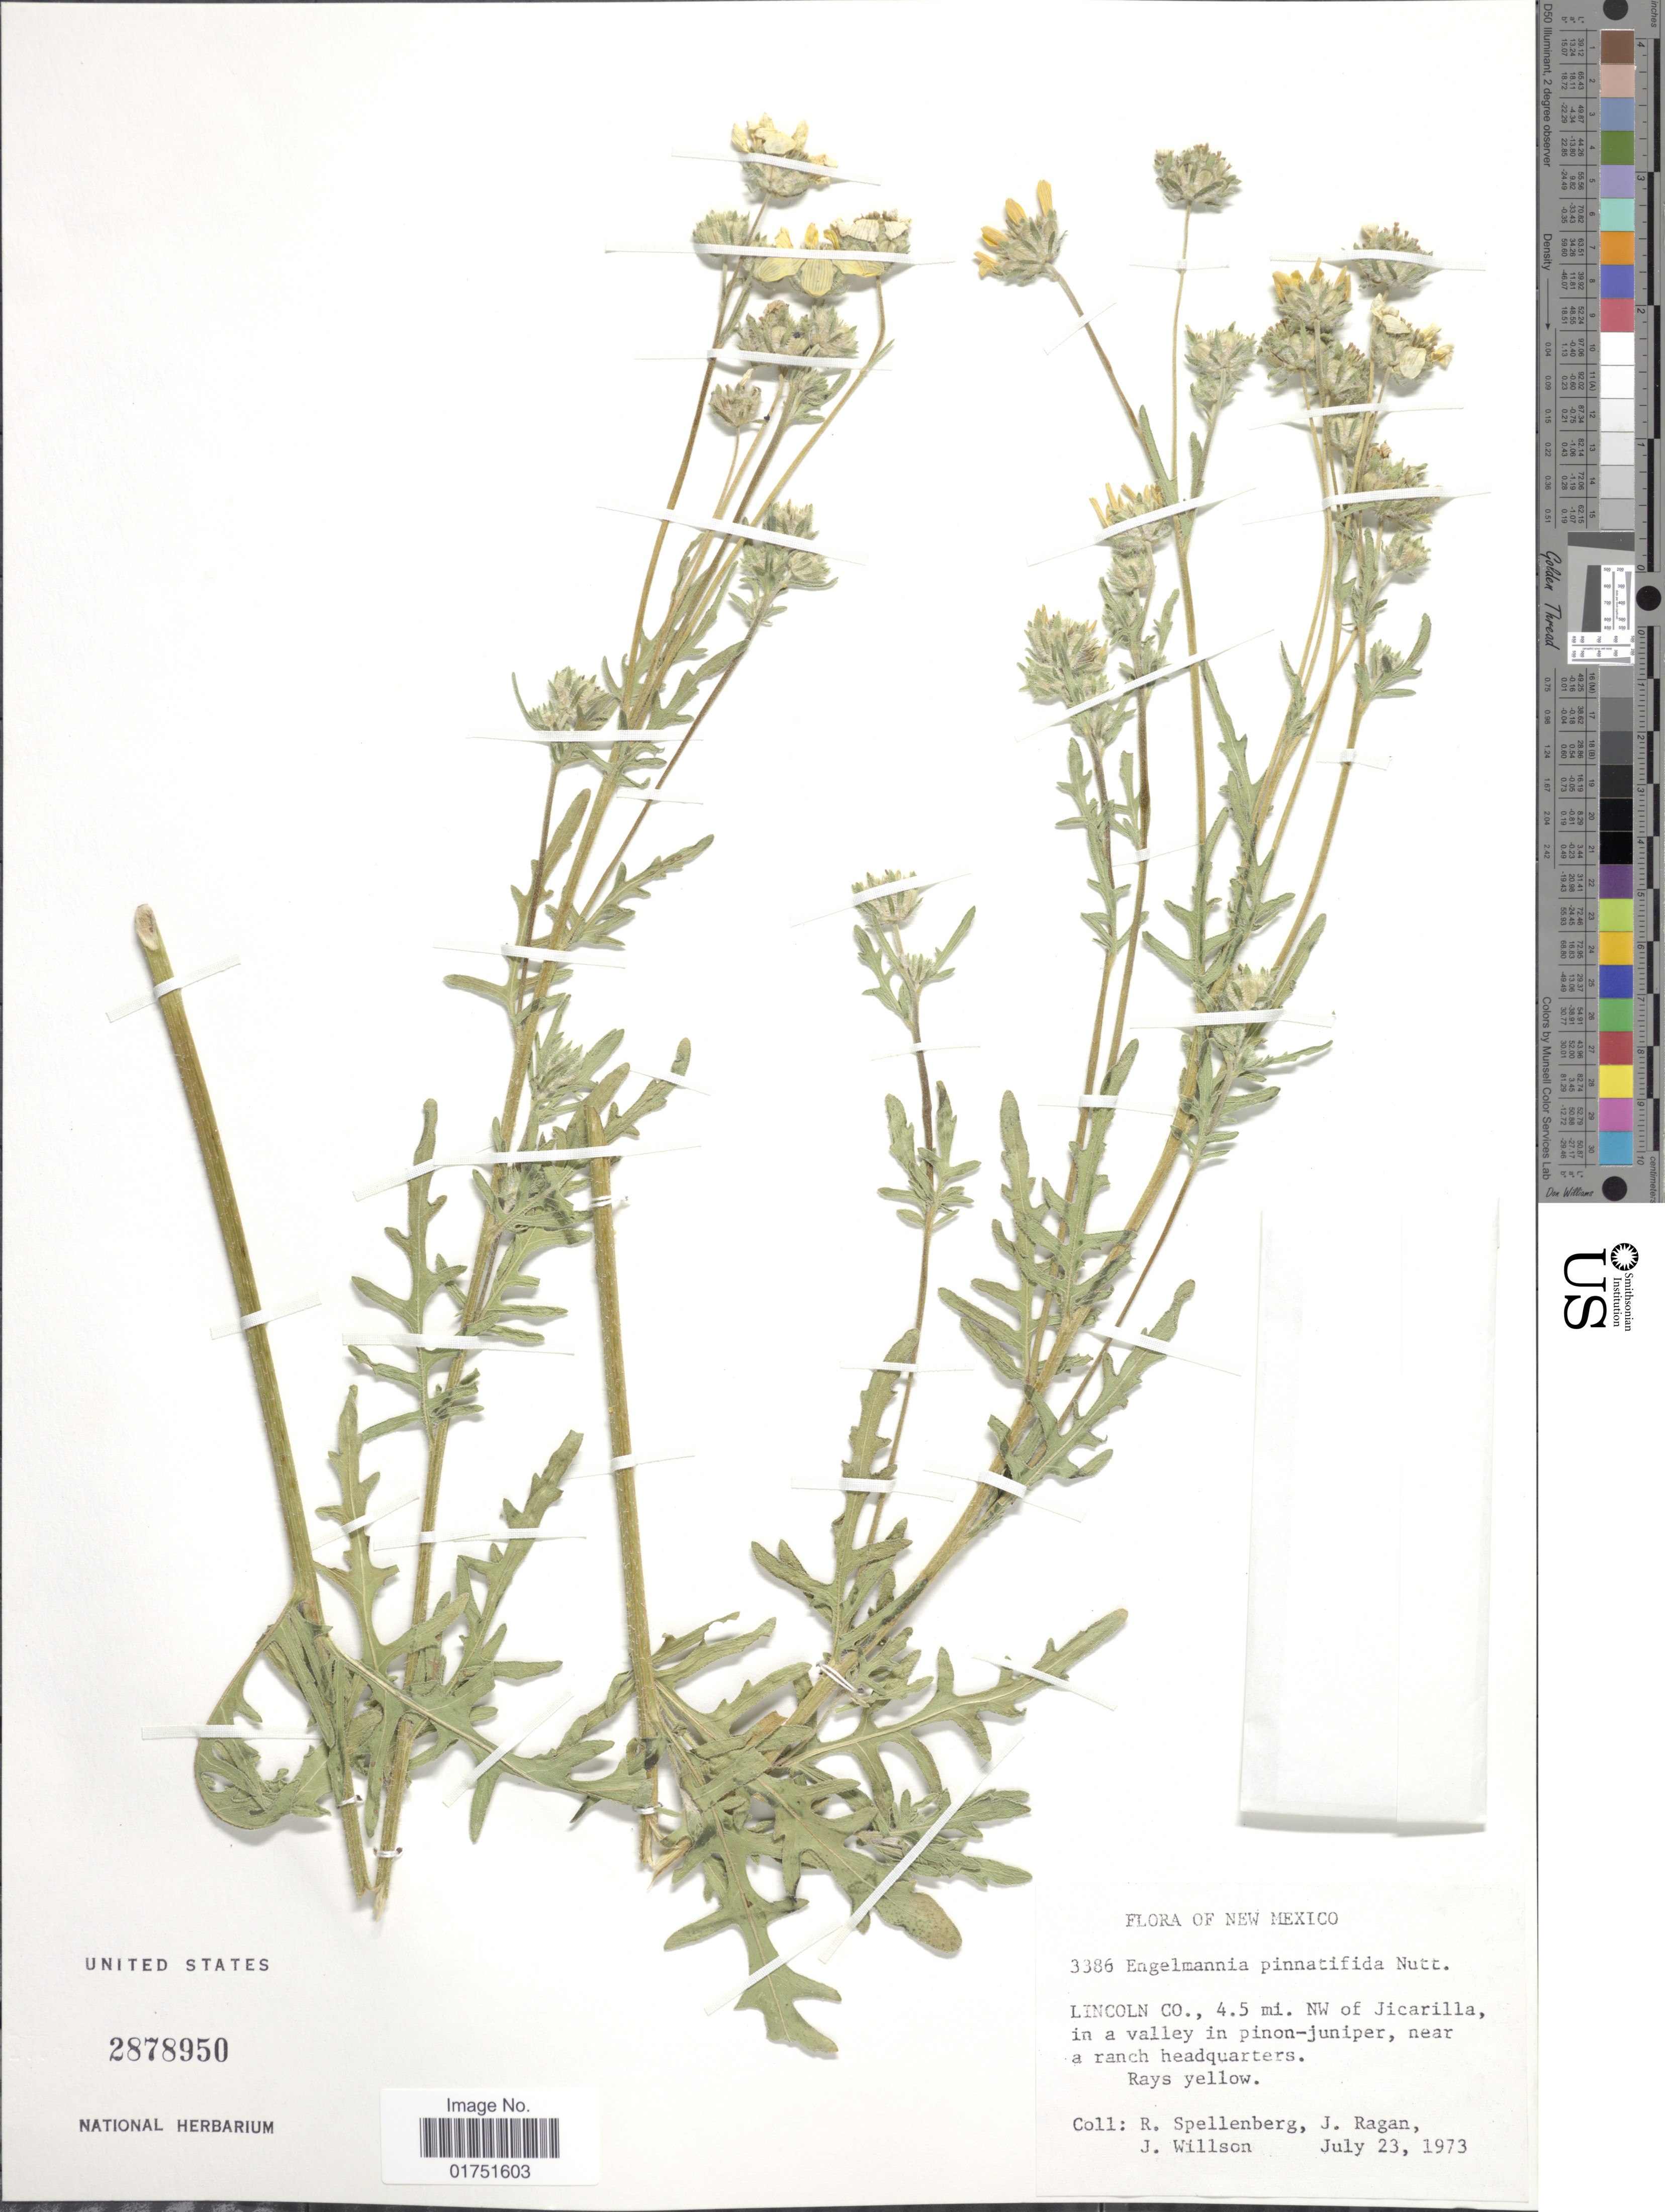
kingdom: Plantae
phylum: Tracheophyta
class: Magnoliopsida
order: Asterales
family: Asteraceae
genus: Engelmannia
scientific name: Engelmannia pinnatifida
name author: Torr. & A. Gray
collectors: R. Spellenberg, J. Ragan & J. Willson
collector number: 3386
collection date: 1973-07-23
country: United States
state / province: New Mexico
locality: Lincoln Co., 4.5 mi. NW of Jicarilla, in a valley in pinon-juniper, near a ranch headquarters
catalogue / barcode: US 2878950